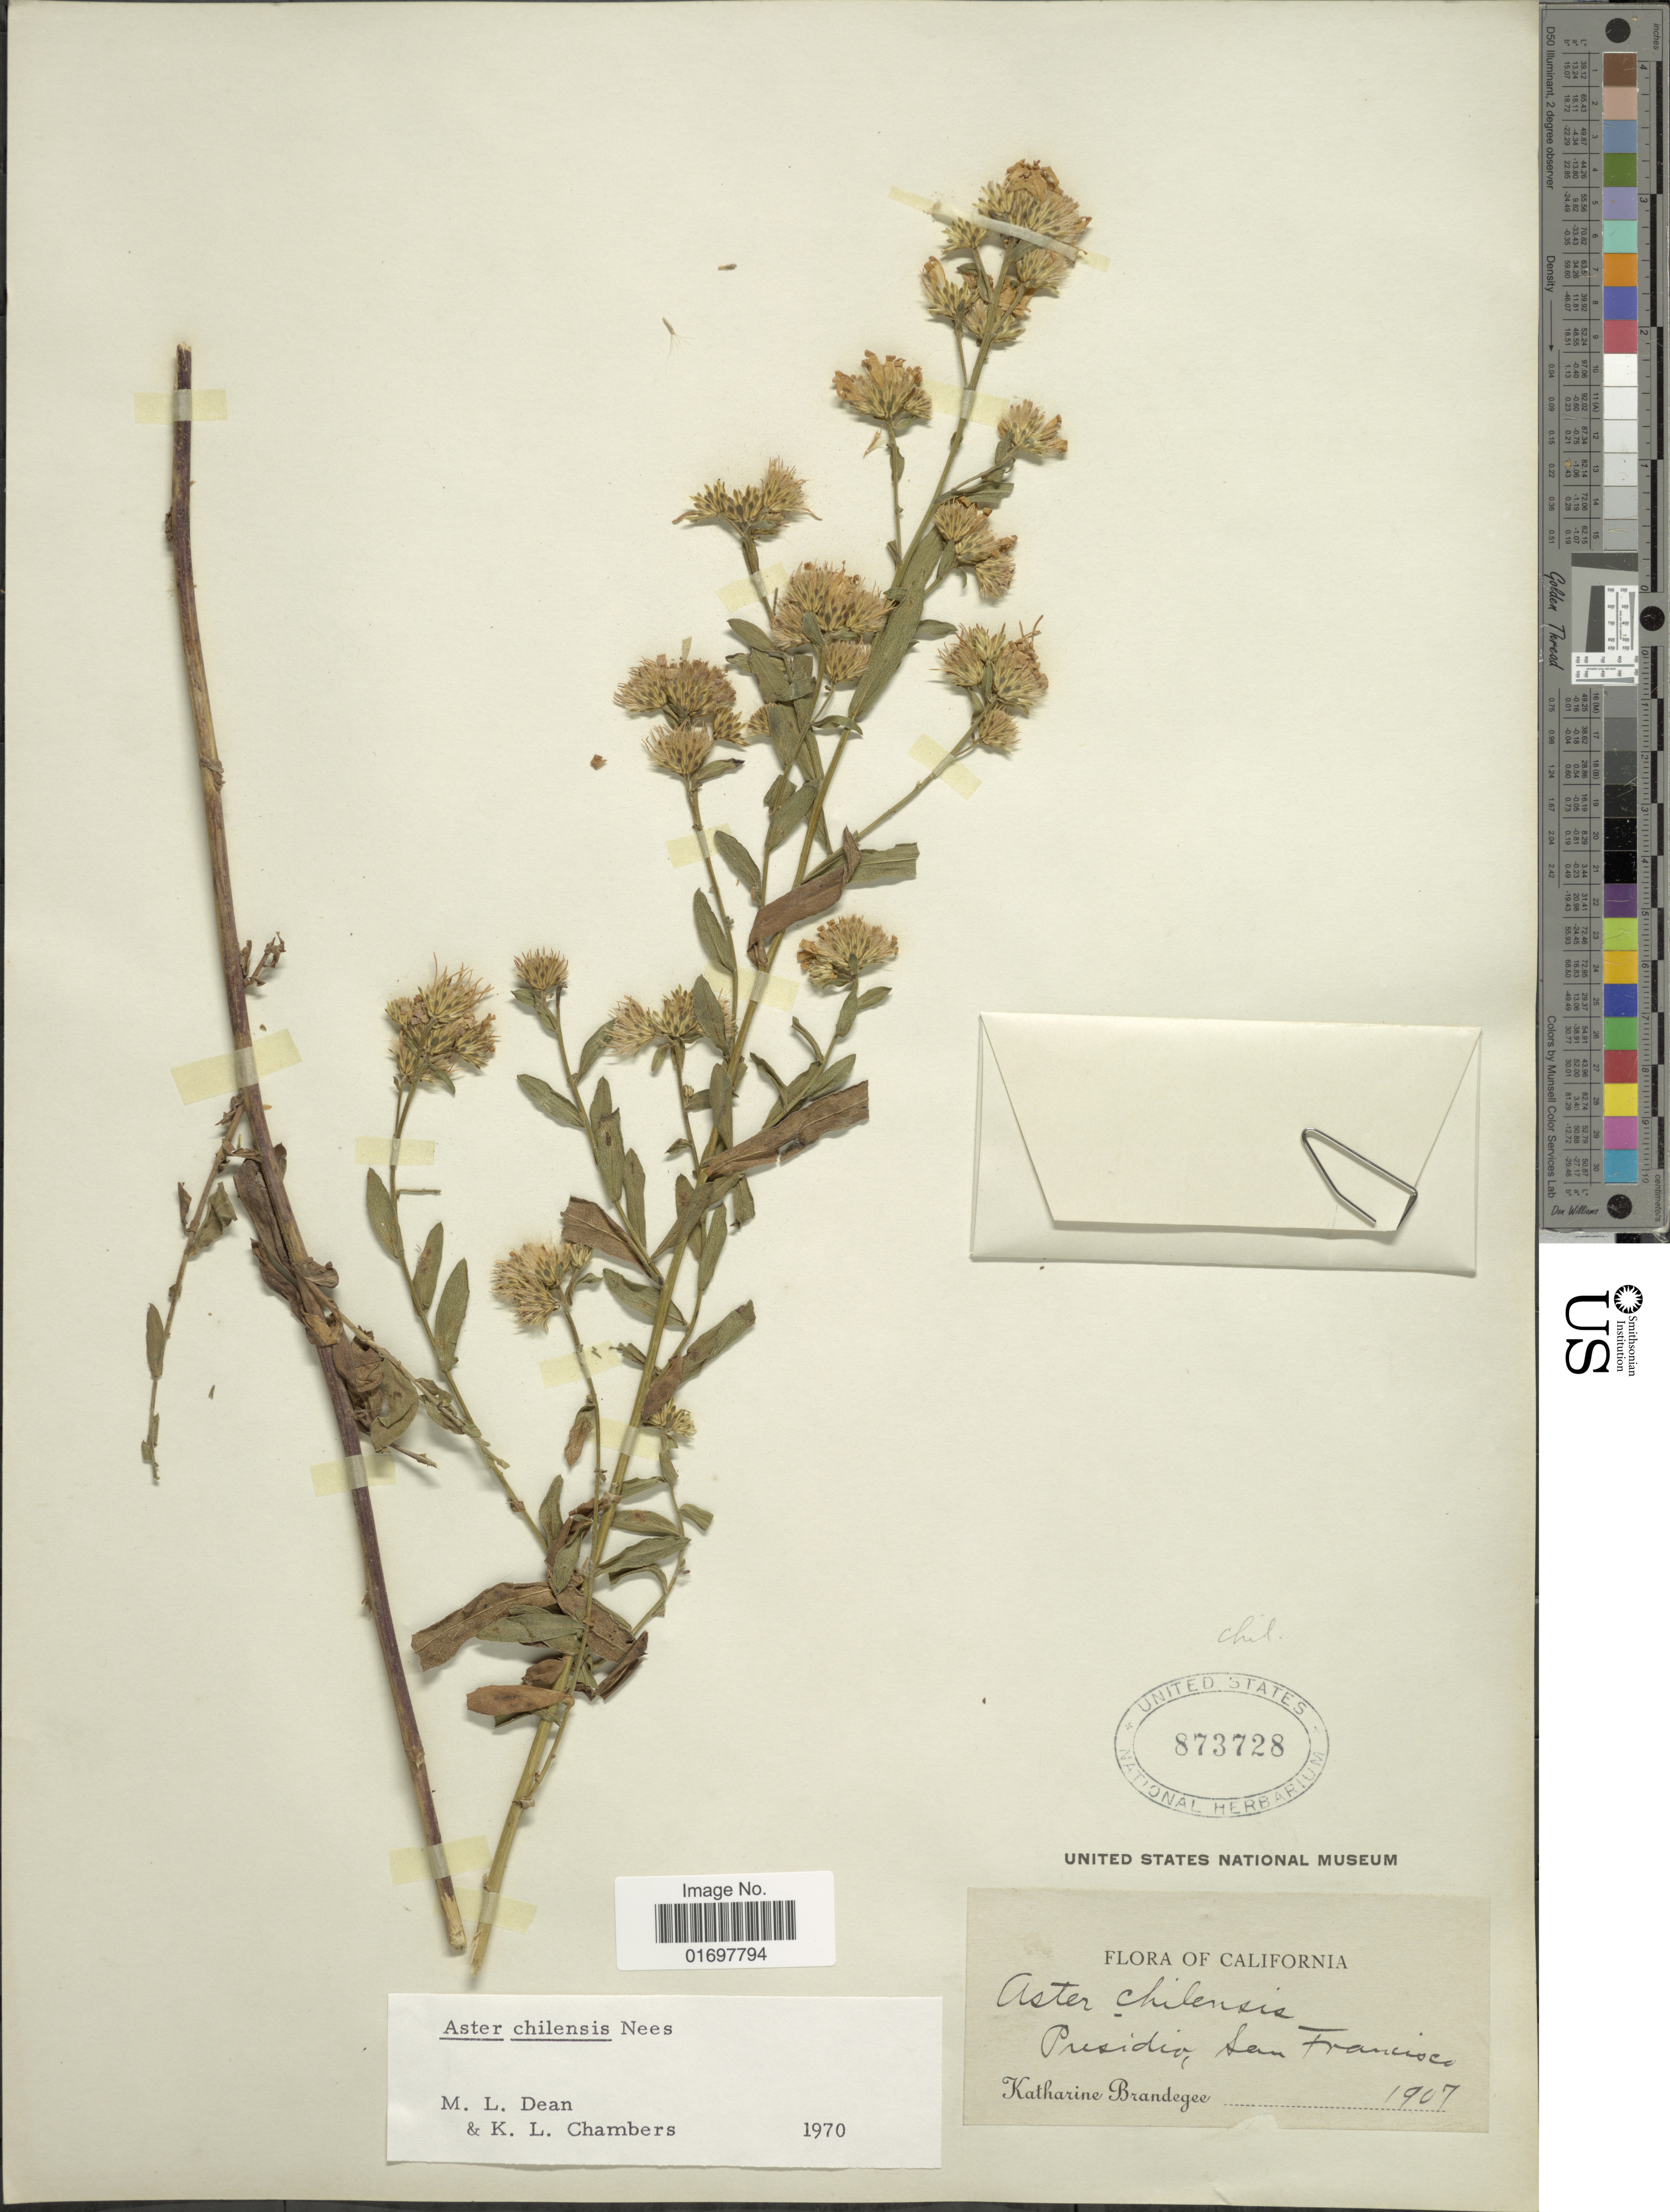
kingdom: Plantae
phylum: Tracheophyta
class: Magnoliopsida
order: Asterales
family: Asteraceae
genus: Symphyotrichum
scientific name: Symphyotrichum chilense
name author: (Nees) G.L. Nesom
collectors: M. K. Brandegee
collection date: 1907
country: United States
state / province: California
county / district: San Francisco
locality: Presidio, San Francisco.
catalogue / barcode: US 873728